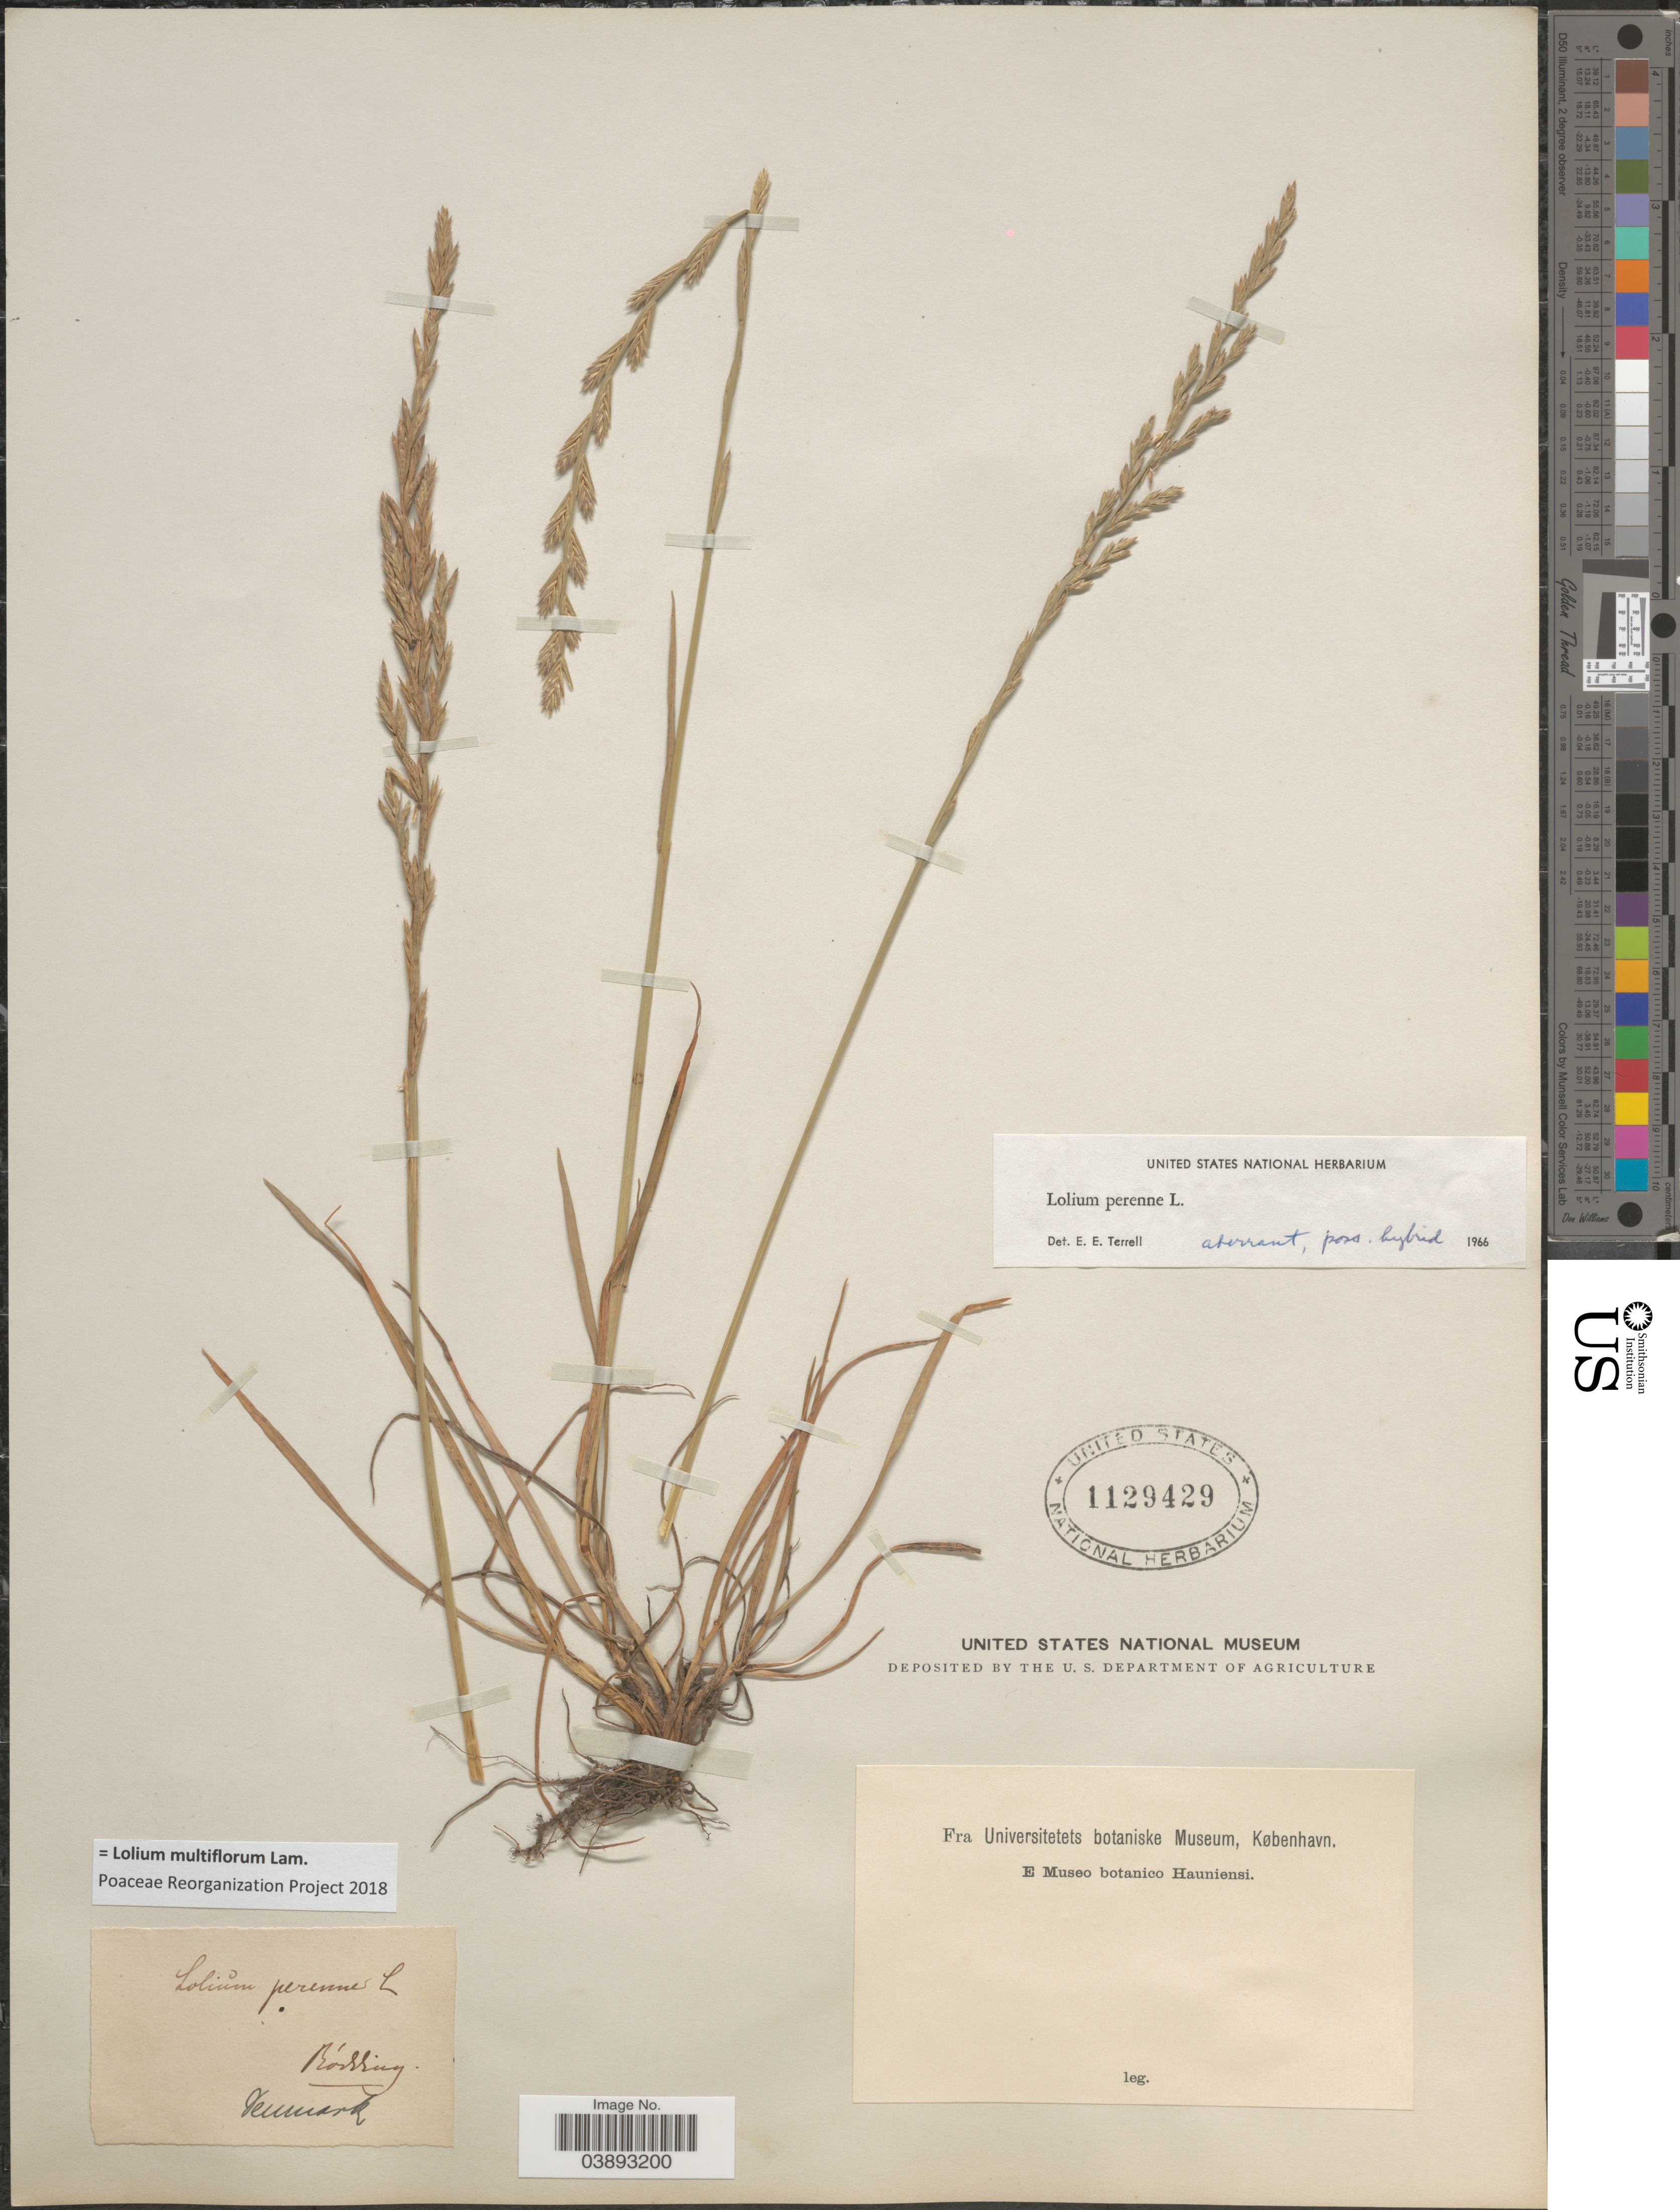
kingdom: Plantae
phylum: Tracheophyta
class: Liliopsida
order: Poales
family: Poaceae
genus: Lolium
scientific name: Lolium multiflorum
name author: Lam.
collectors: Boirring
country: Denmark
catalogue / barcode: US 1129429